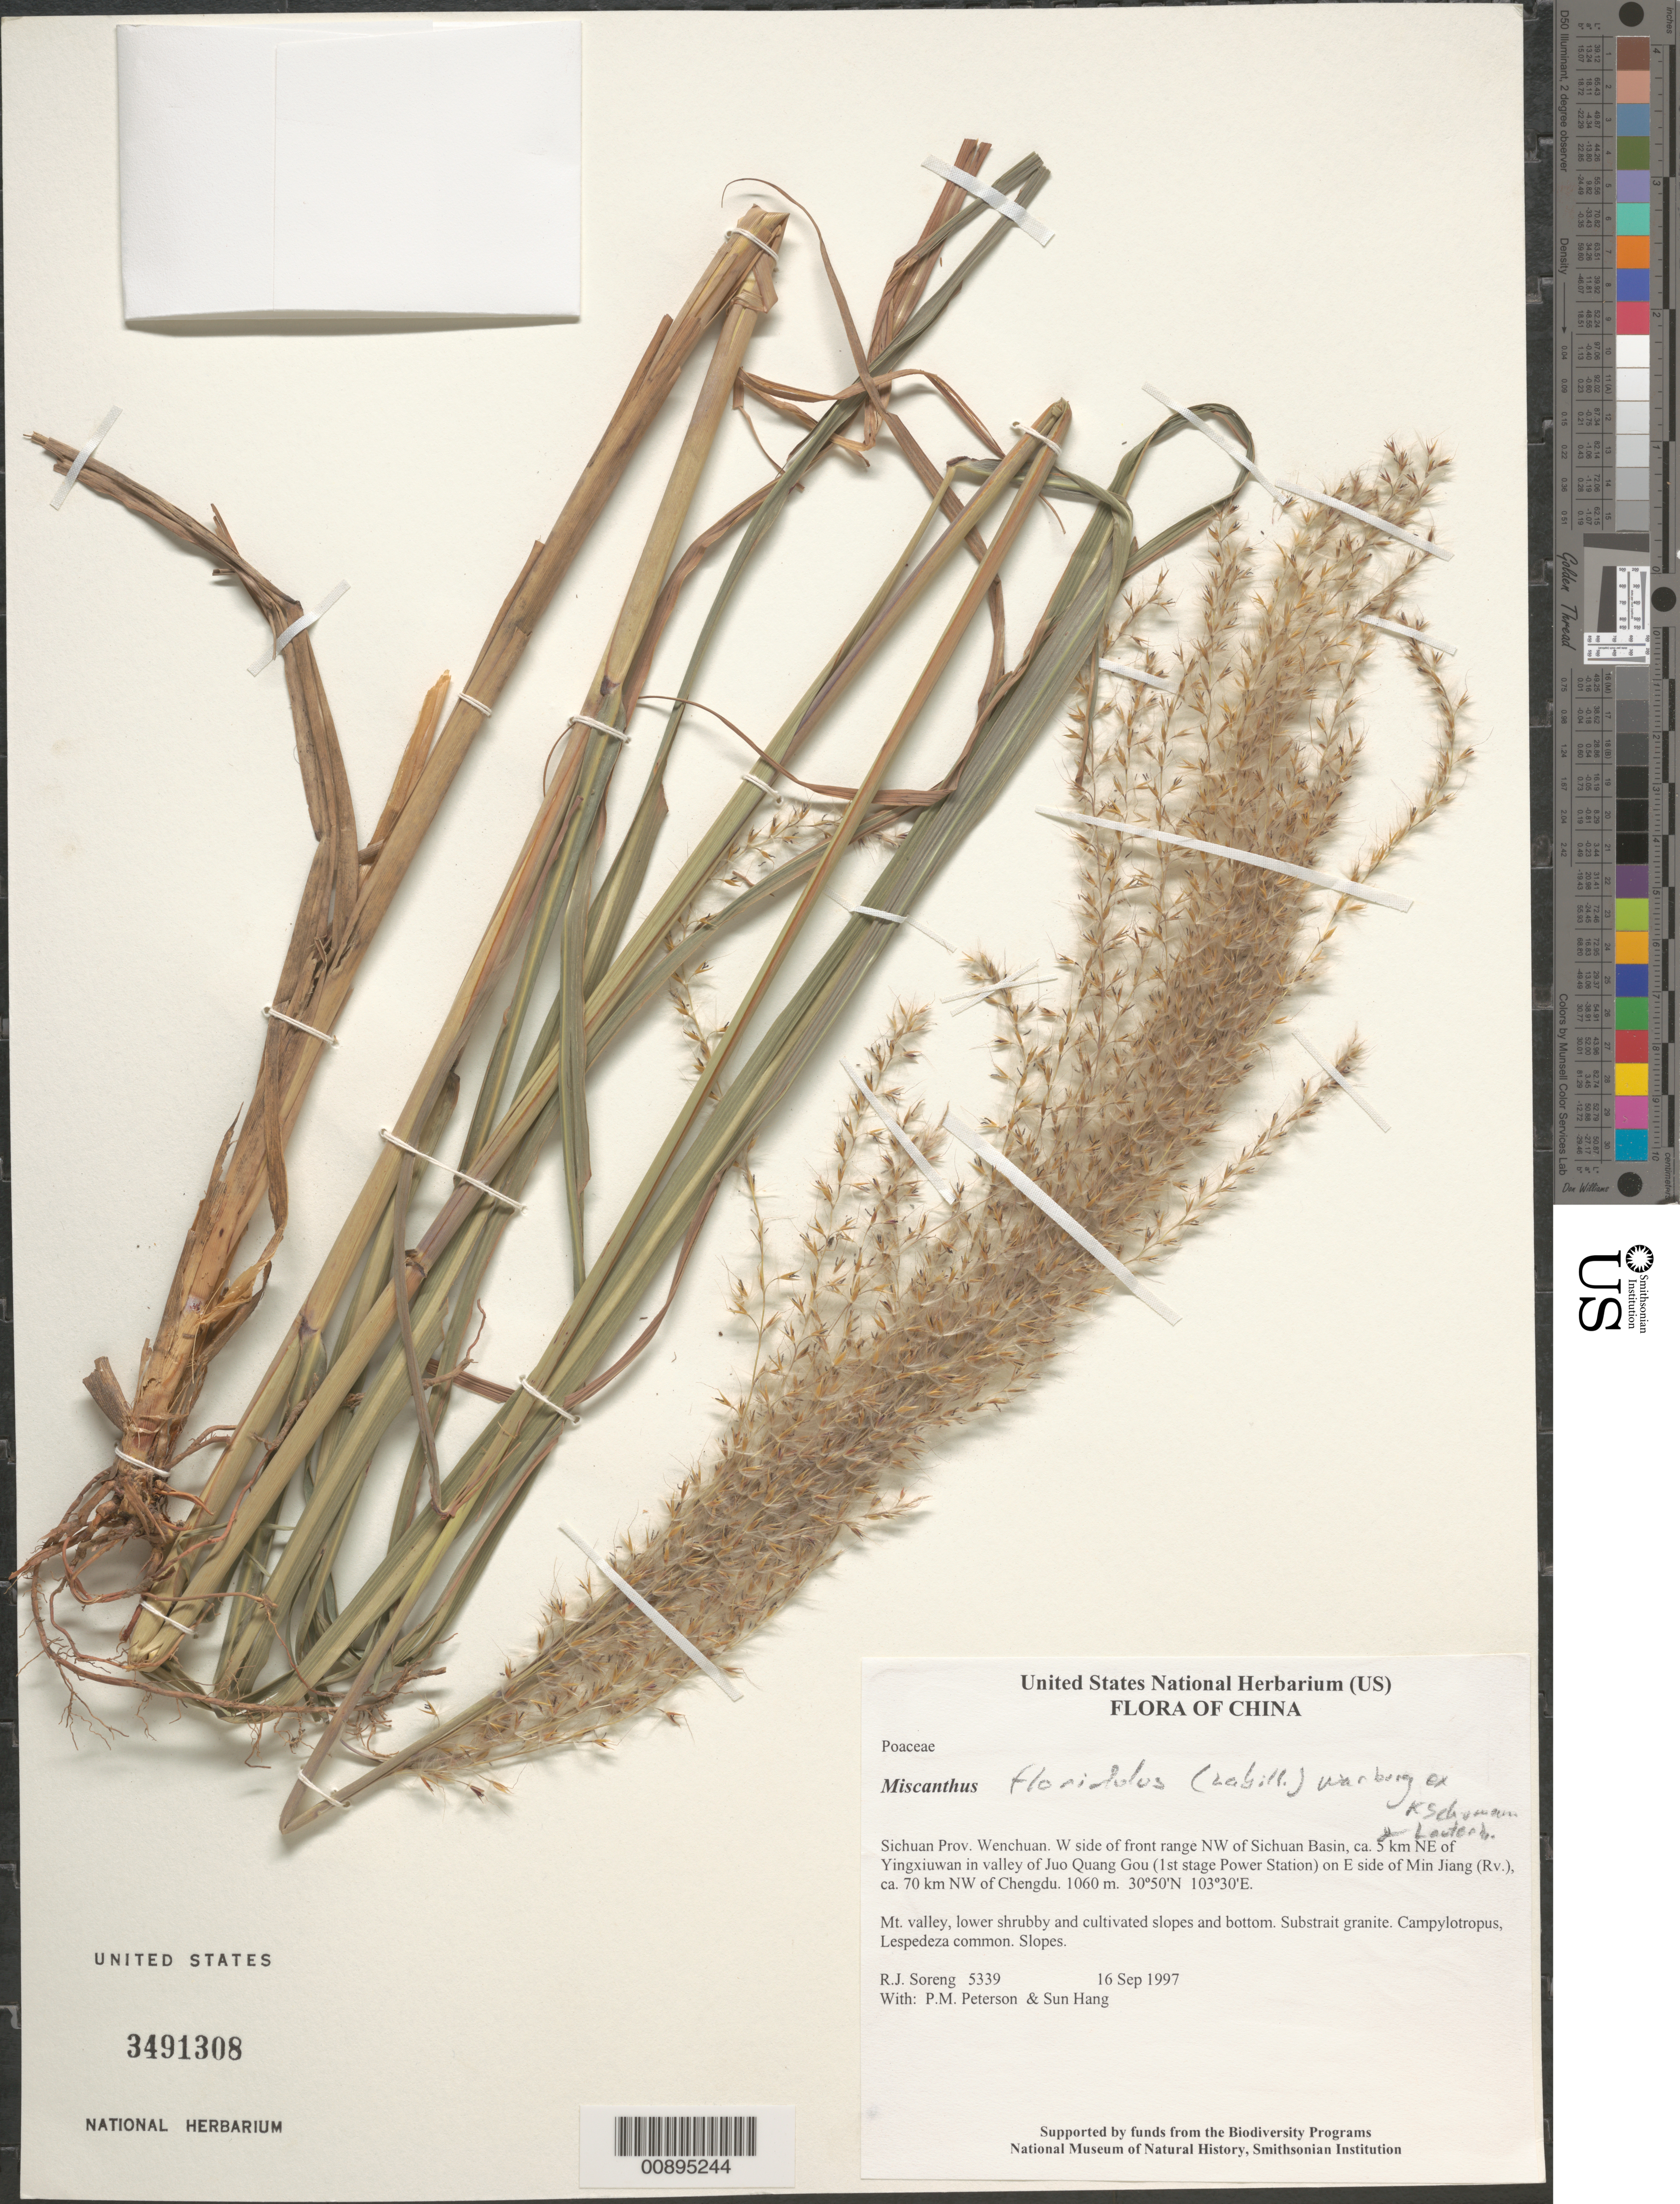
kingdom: Plantae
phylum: Tracheophyta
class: Liliopsida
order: Poales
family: Poaceae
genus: Miscanthus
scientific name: Miscanthus floridulus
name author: (Labill.) Warb.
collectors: R. J. Soreng, P. M. Peterson & Sun Hang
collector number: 5339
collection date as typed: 16 Sep 1997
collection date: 1997-09-16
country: China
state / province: Sichuan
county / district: Wenchuan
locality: W side of front range NW of Sichuan Basin, ca. 5 km NE of Yingxiuwan in valley of Juo Quang Gou (1st stage Power Station) on E side of Min Jiang (Rv.), ca. 70 km NW of Chengdu.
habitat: Mt. valley, lower shruby and cultivated slopes and bottom. Substrait granite. Campylotropus, Lespedeza common.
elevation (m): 1060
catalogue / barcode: US 3491308